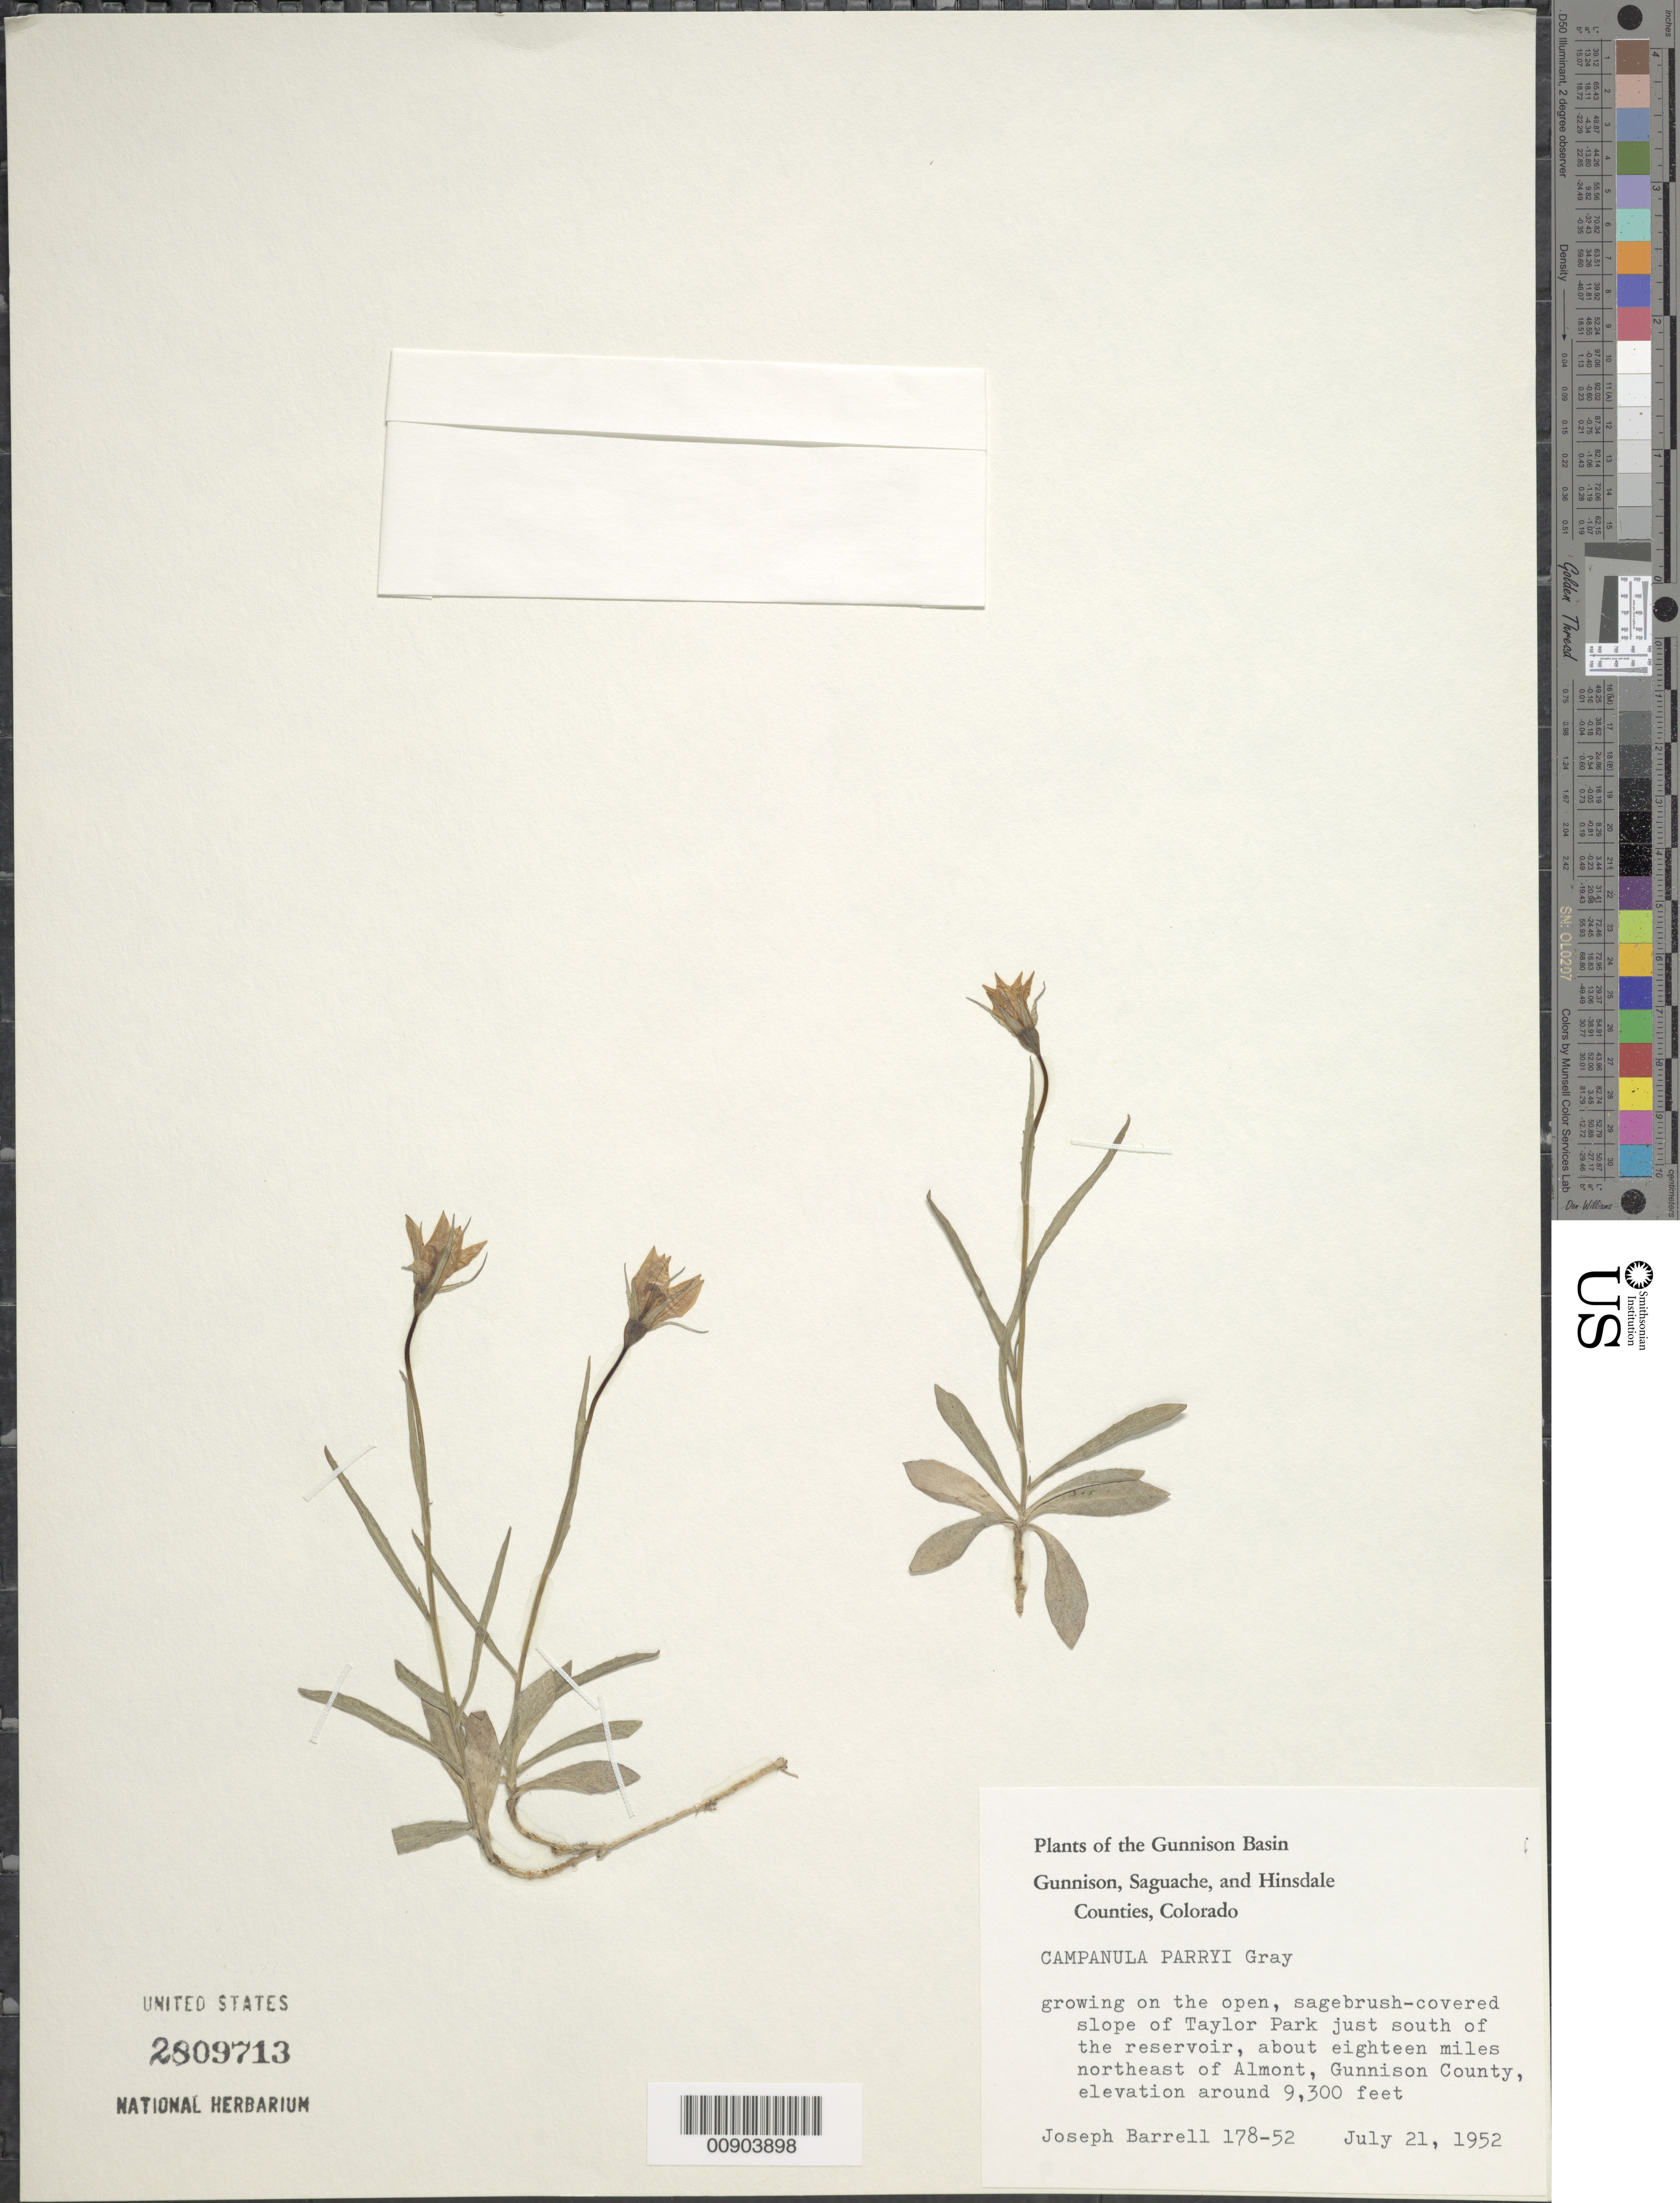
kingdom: Plantae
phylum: Tracheophyta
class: Magnoliopsida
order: Asterales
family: Campanulaceae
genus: Campanula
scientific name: Campanula planiflora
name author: Engelm.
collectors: J. Barrell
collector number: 178-52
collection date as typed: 26 Jul 1952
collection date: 1952-07-26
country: United States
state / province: Colorado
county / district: Gunnison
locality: Taylor Park just south of the reservoir, about eighteen miles northeast of Almont.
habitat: Growing on the open, sagebrush-covered slope.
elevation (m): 2469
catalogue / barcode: US 2809713